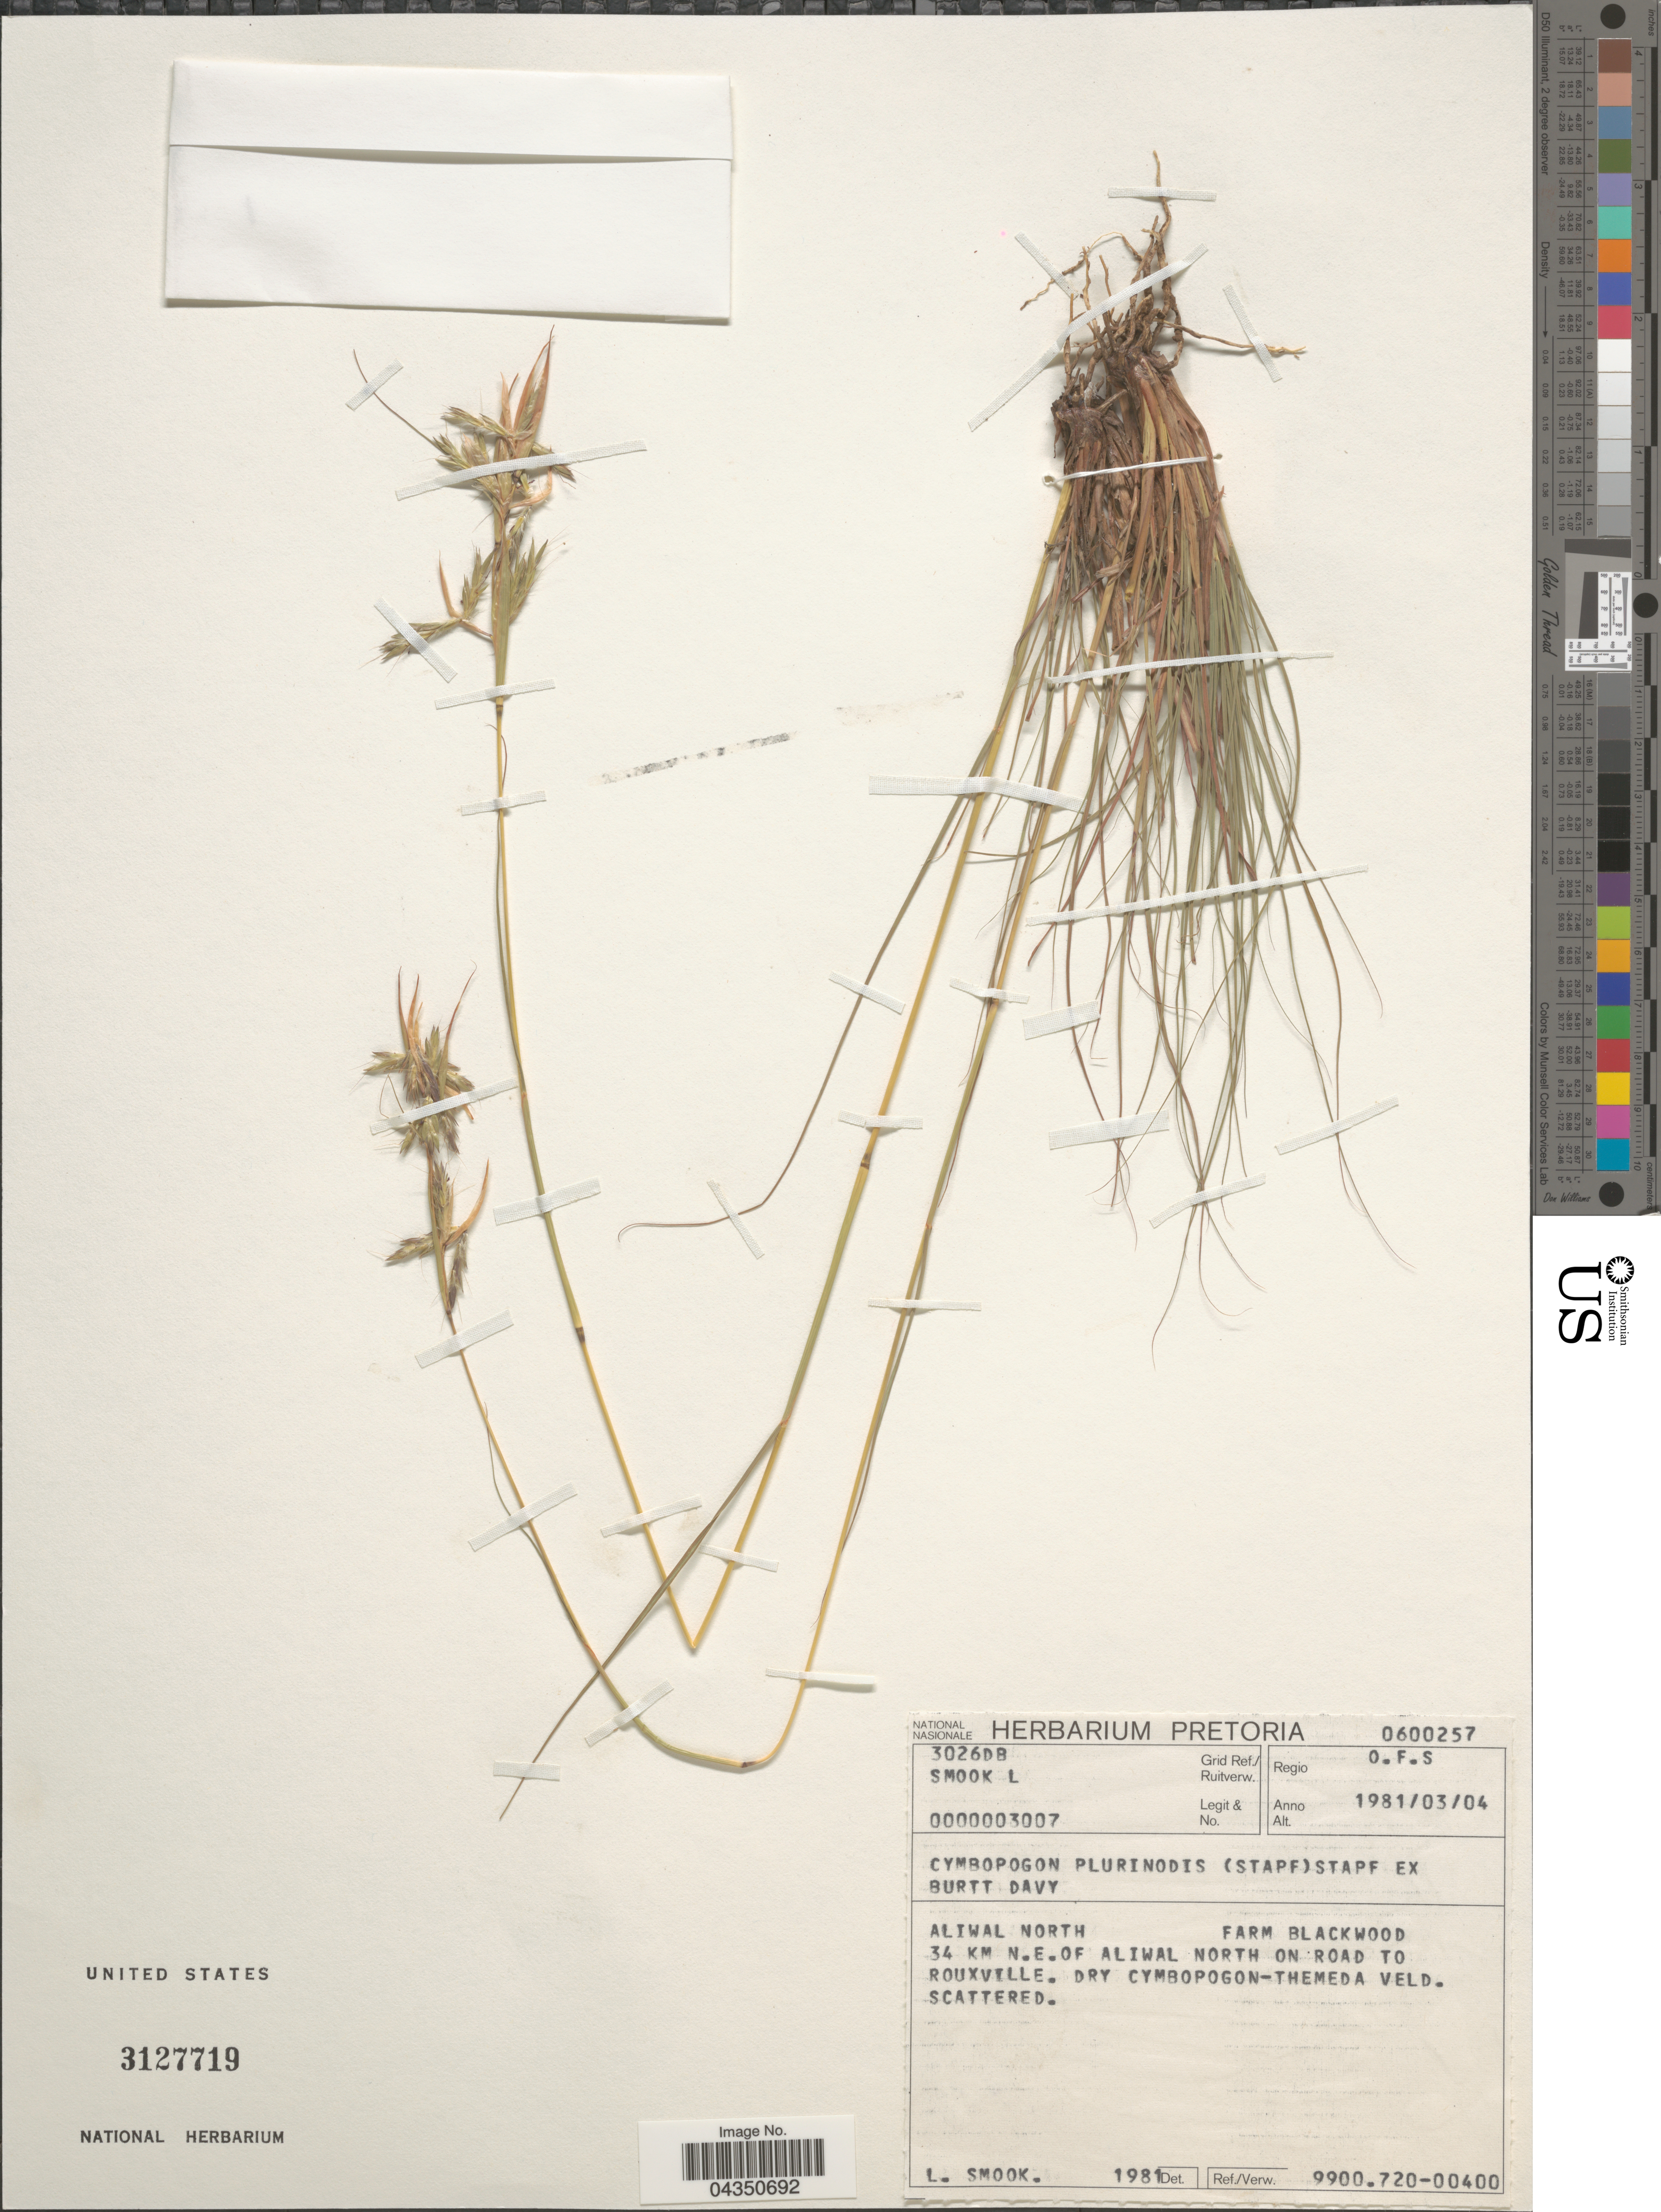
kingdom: Plantae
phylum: Tracheophyta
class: Liliopsida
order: Poales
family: Poaceae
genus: Cymbopogon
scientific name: Cymbopogon pospischillii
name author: (K. Schum.) C.E. Hubb.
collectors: L. Smook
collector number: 0000003007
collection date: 1981-03-04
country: South Africa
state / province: Free State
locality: Grid Ref./ Ruitverw. 3026DB. Regio O.F.S. Aliwal North. Farm Blackwood. 34 km N.E.of Aliwal North on road to Rouxville.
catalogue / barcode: US 3127719